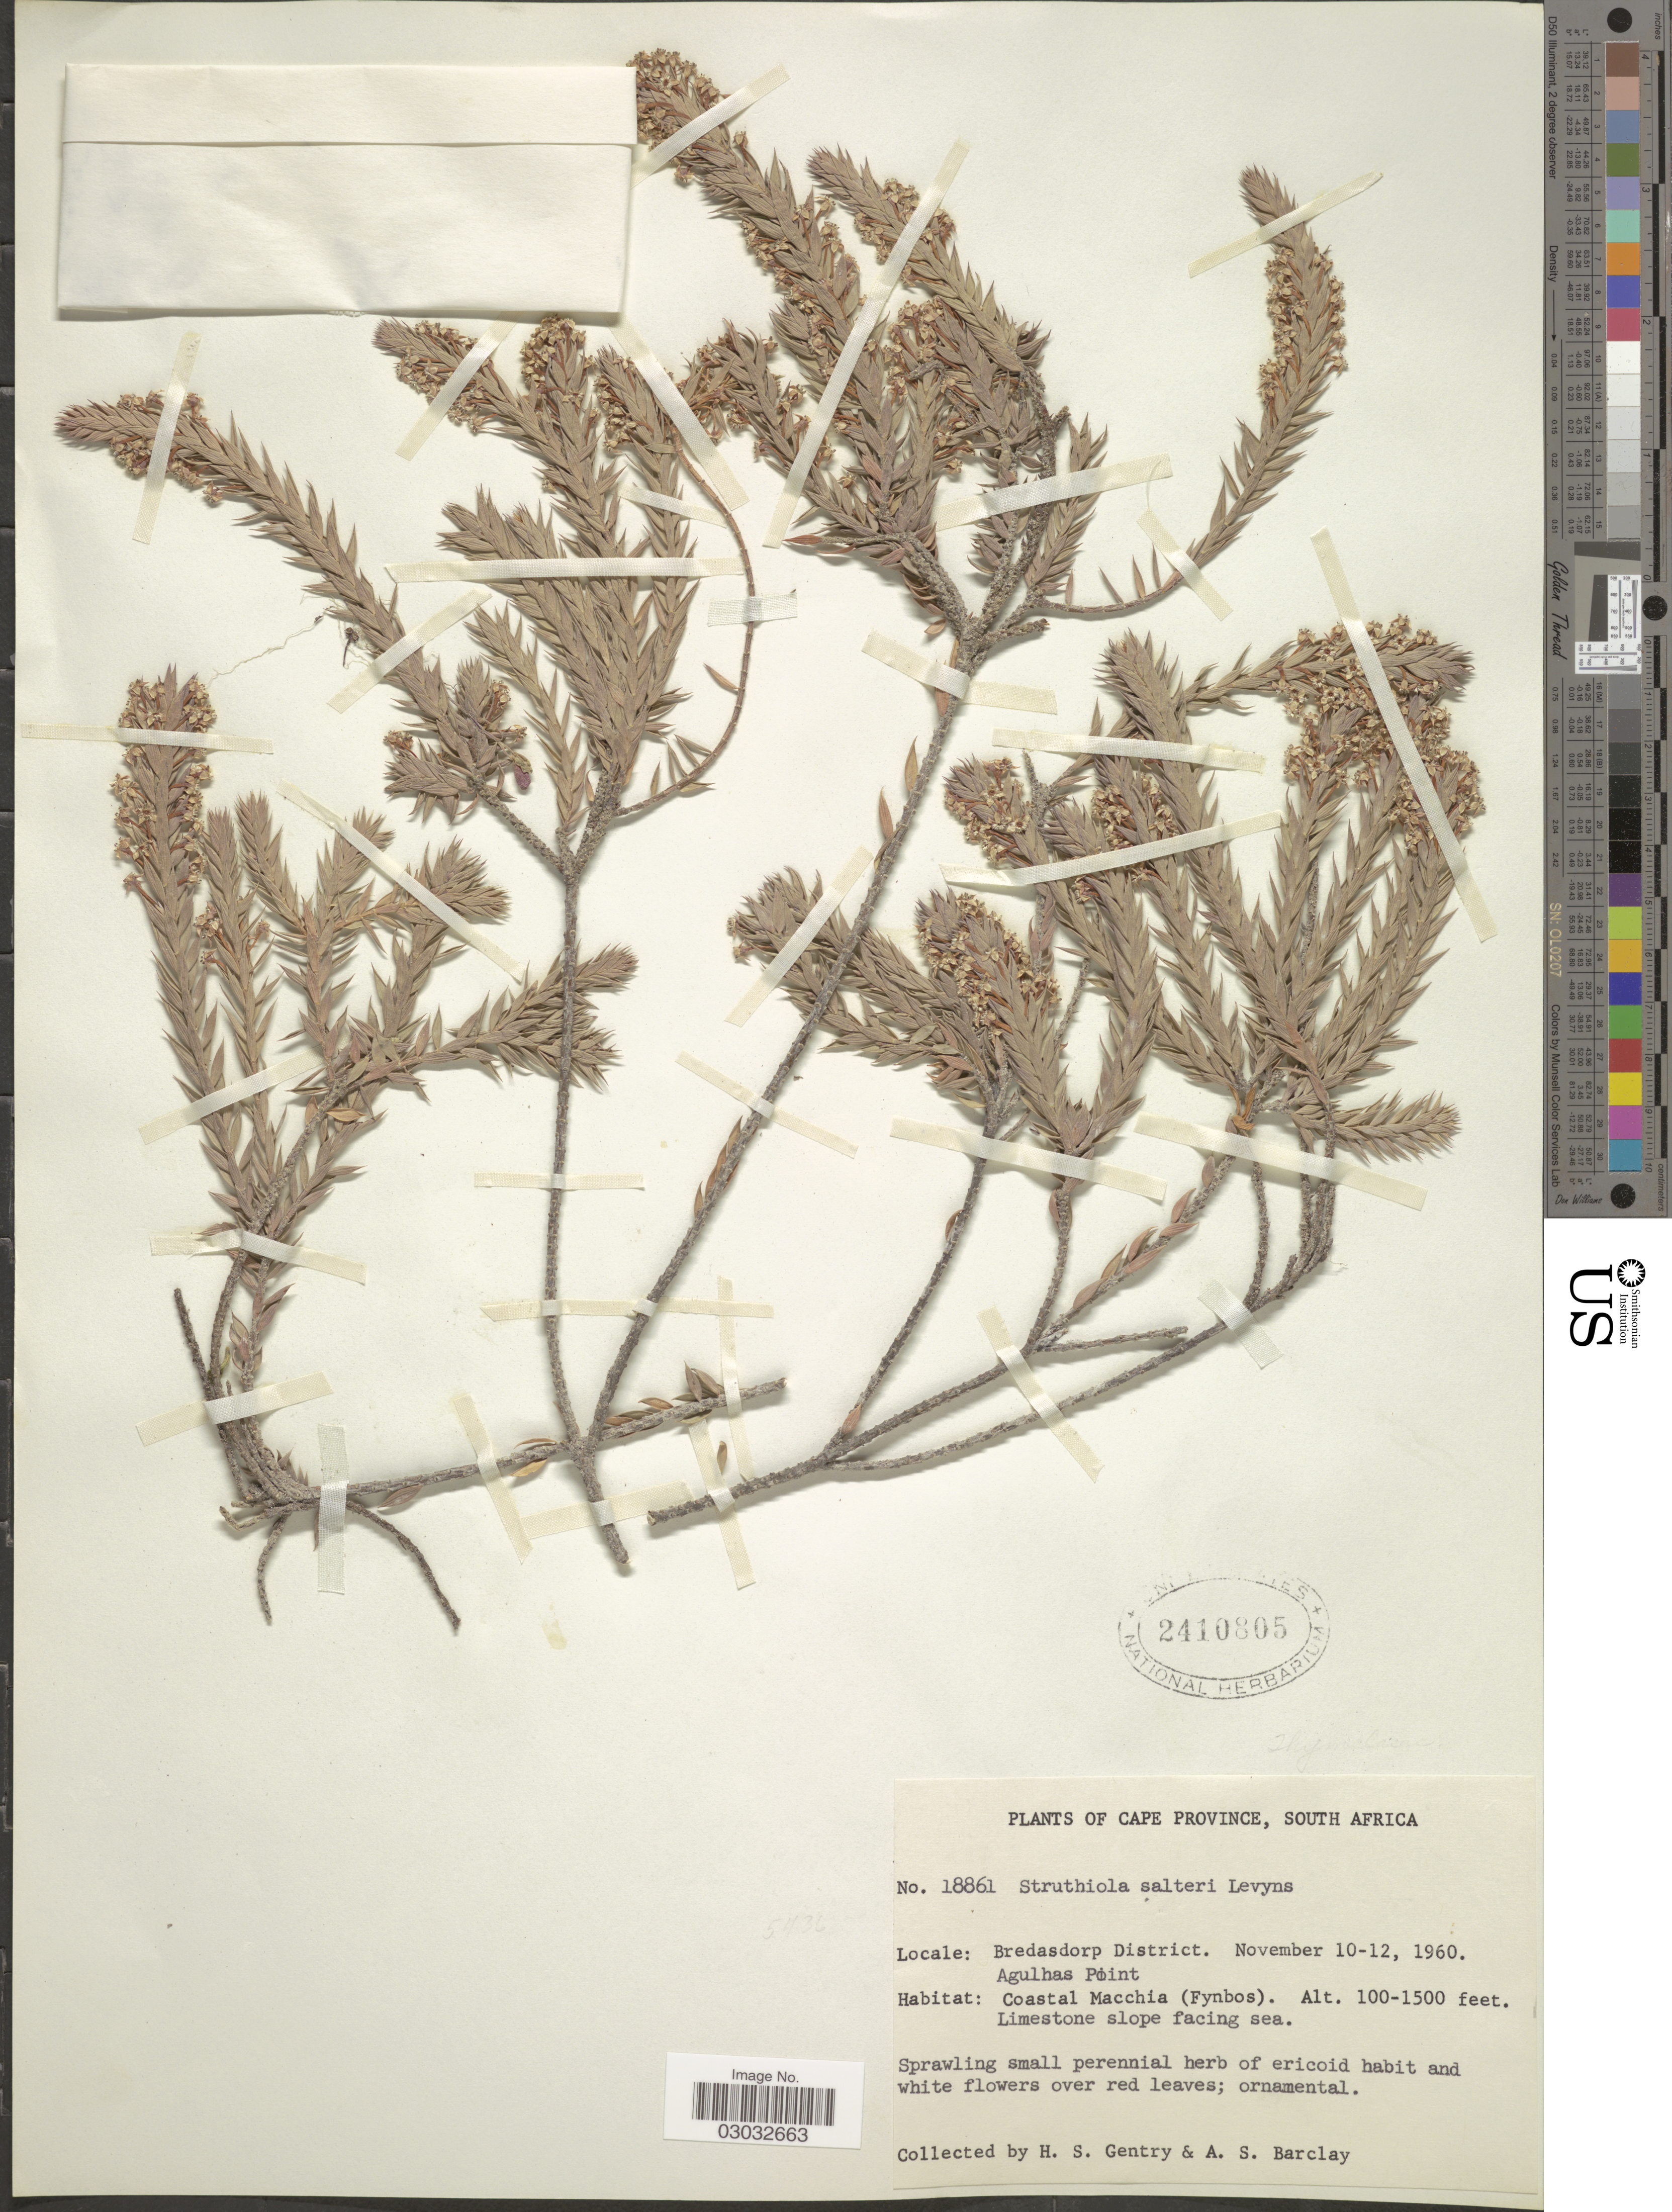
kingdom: Plantae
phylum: Tracheophyta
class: Magnoliopsida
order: Malvales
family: Thymelaeaceae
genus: Struthiola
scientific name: Struthiola salteri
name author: Levyns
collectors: H. S. Gentry & A. S. Barclay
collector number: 18861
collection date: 1960-11-10/1960-11-12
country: South Africa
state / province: Western Cape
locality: Bredasdorp District. Agulhas Point.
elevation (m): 30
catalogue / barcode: US 2410805